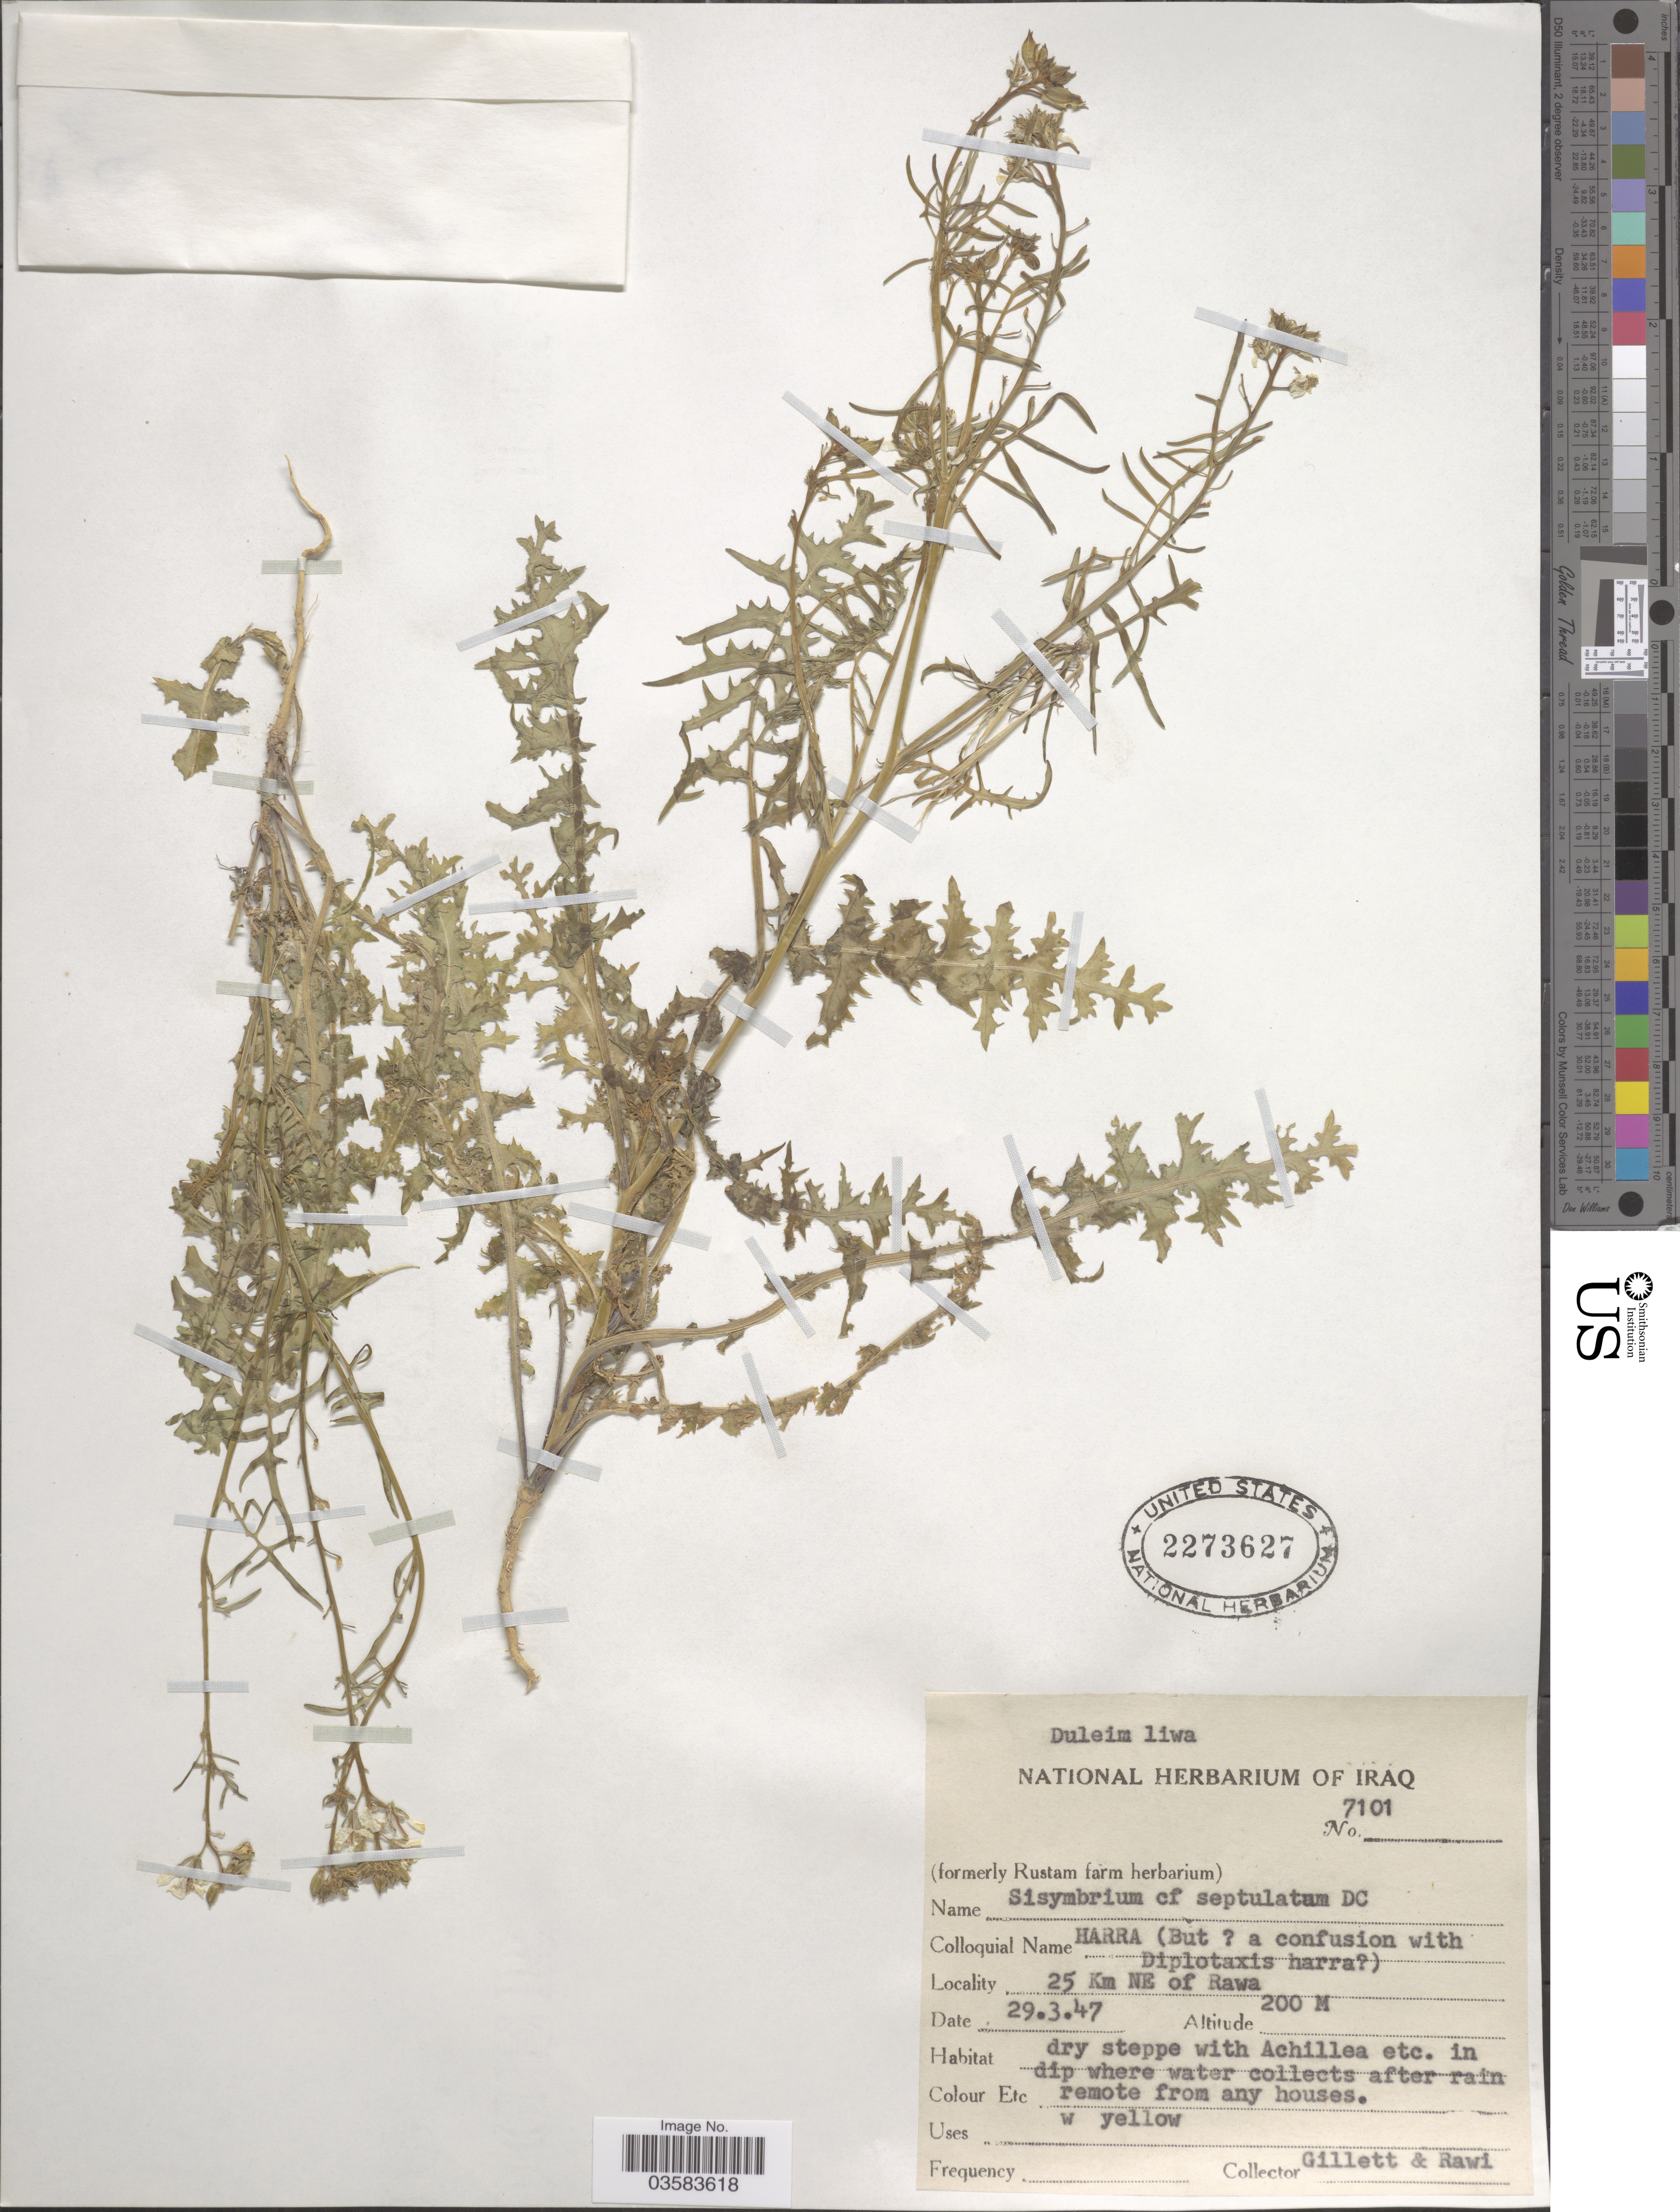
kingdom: Plantae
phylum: Tracheophyta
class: Magnoliopsida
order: Brassicales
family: Brassicaceae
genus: Sisymbrium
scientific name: Sisymbrium septulatum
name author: DC.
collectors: Gillett, -- & -. Rawi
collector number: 7101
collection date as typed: Transcribed d/m/y: 29/3/47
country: Iraq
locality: Duleim liwa. 25 Km NE of Rawa.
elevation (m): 200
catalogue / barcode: US 2273627